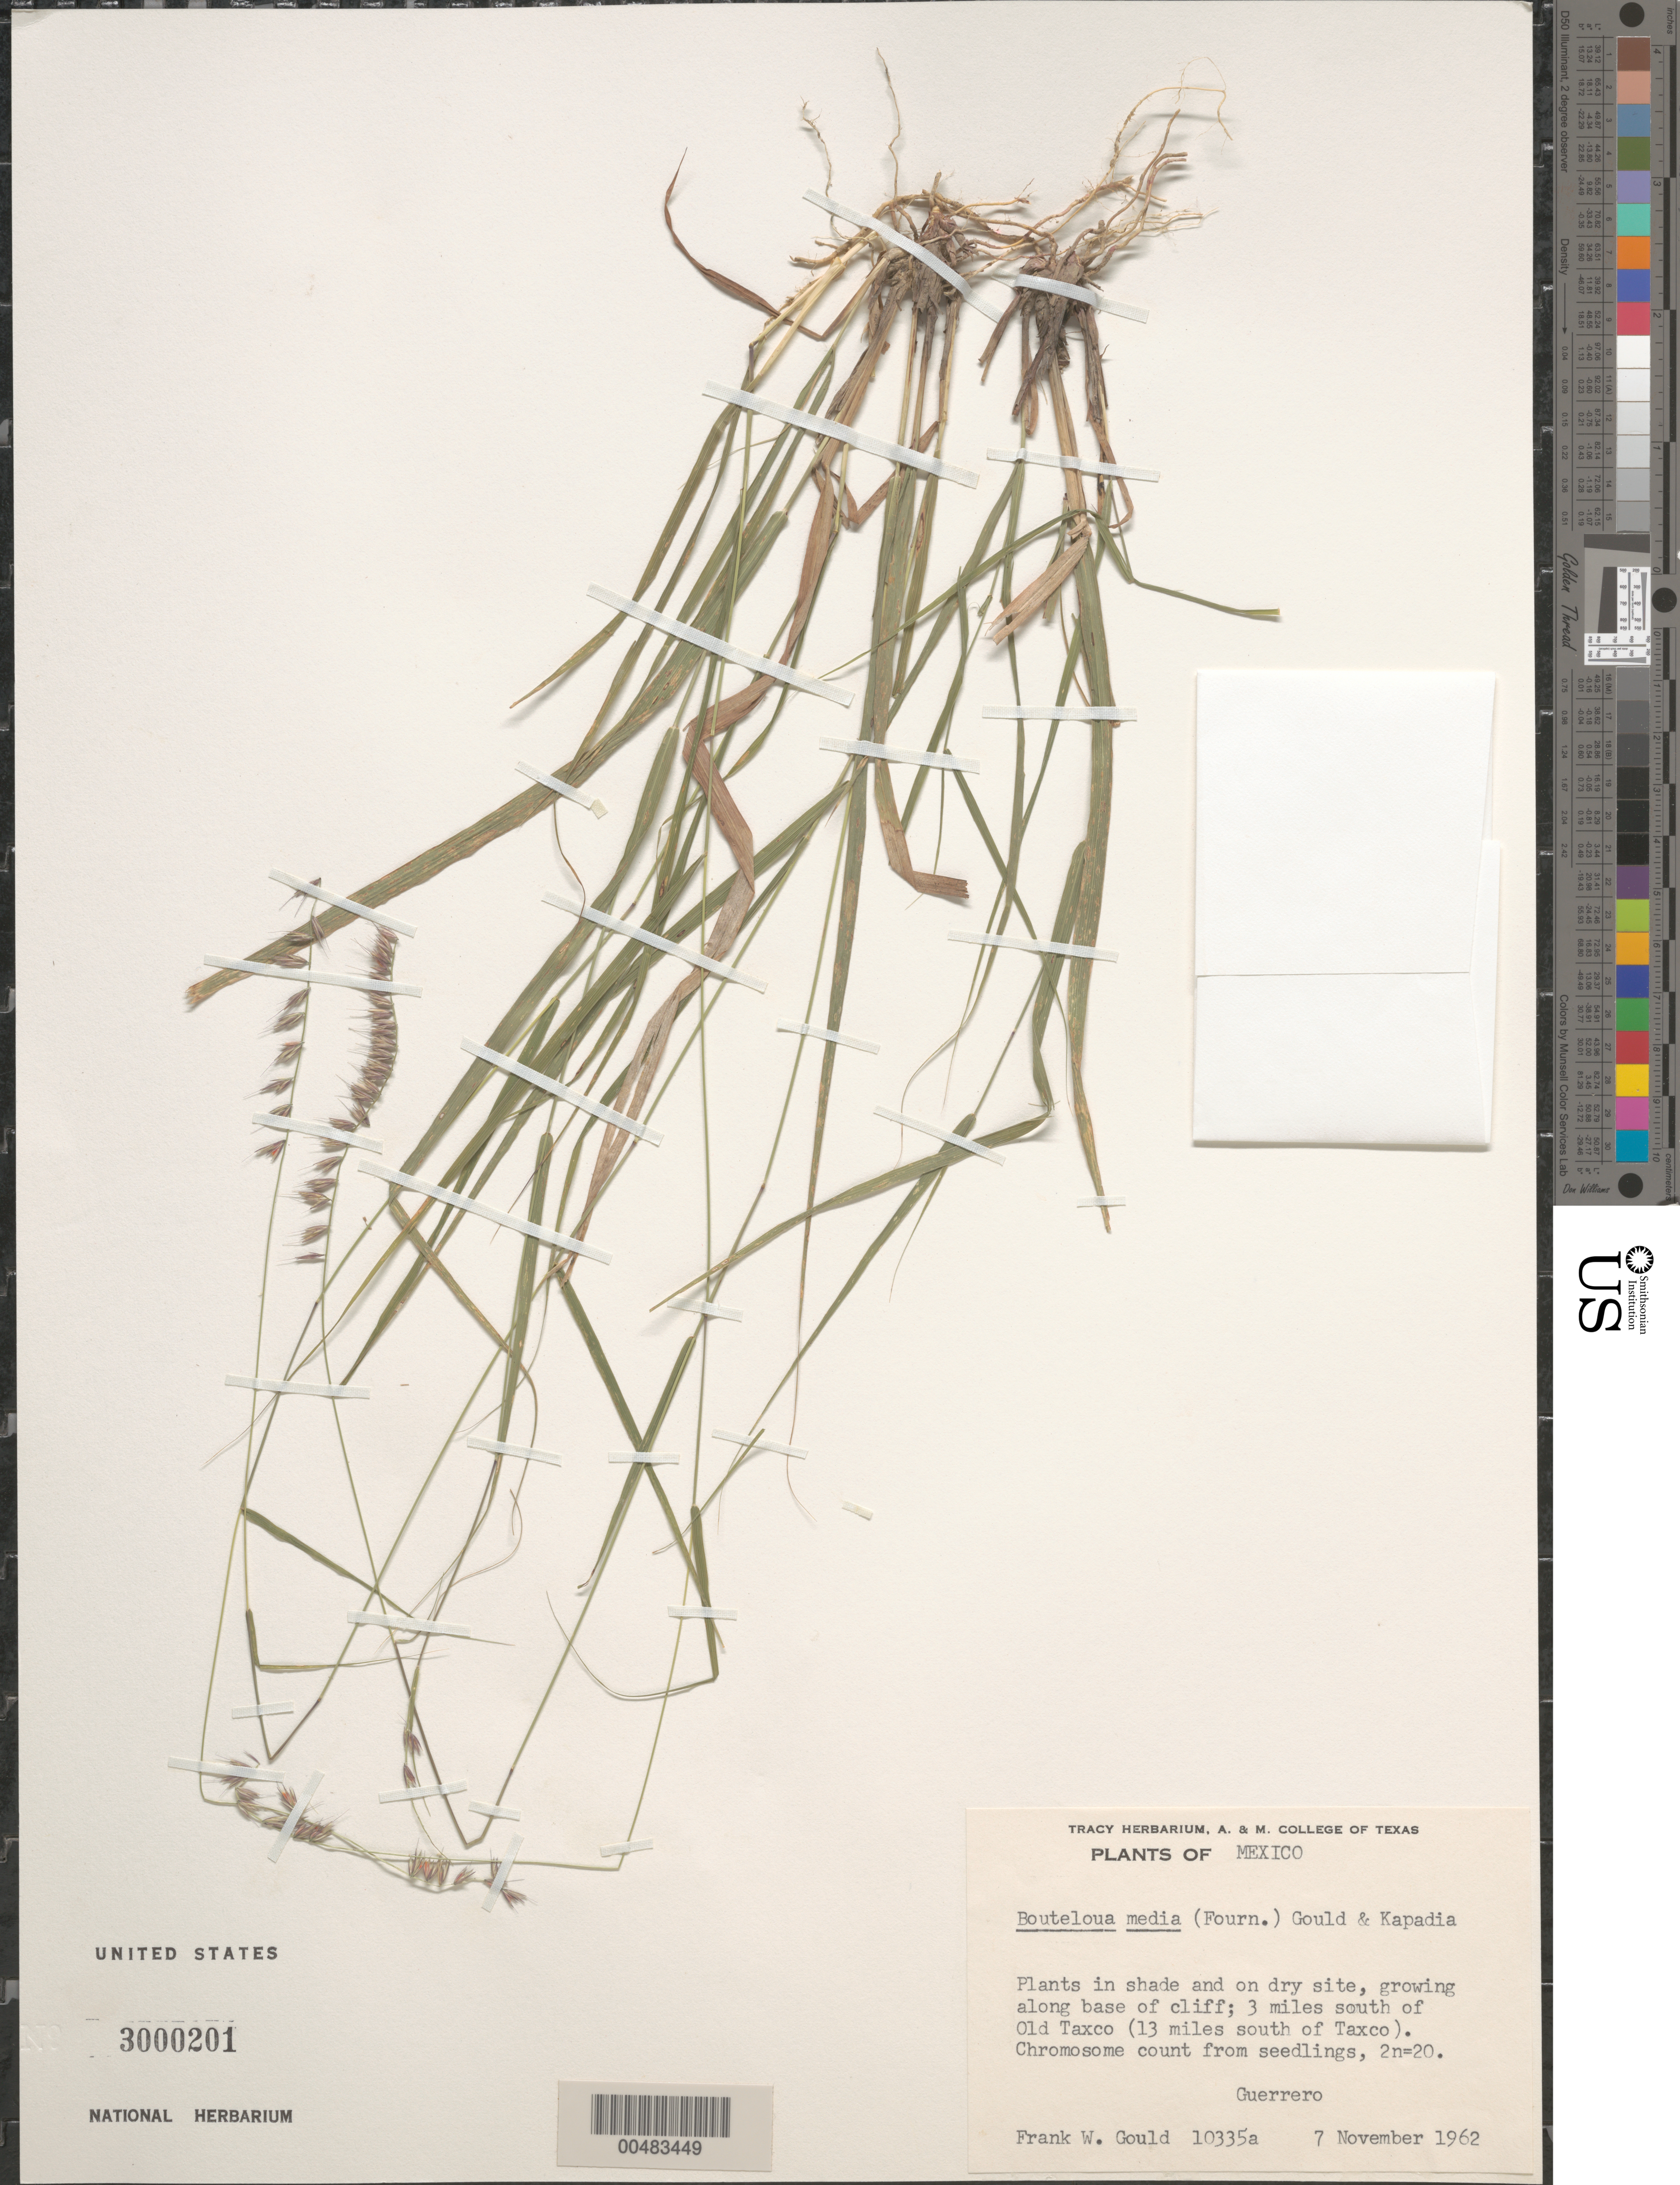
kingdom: Plantae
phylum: Tracheophyta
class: Liliopsida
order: Poales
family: Poaceae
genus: Bouteloua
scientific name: Bouteloua media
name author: (E. Fourn.) Gould & Kapadia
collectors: F. W. Gould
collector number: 10335a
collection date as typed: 7 Nov 1962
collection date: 1962-11-07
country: Mexico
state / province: Guerrero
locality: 3 mi S of Old Taxco (13 mi S of Taxco)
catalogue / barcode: US 3000201